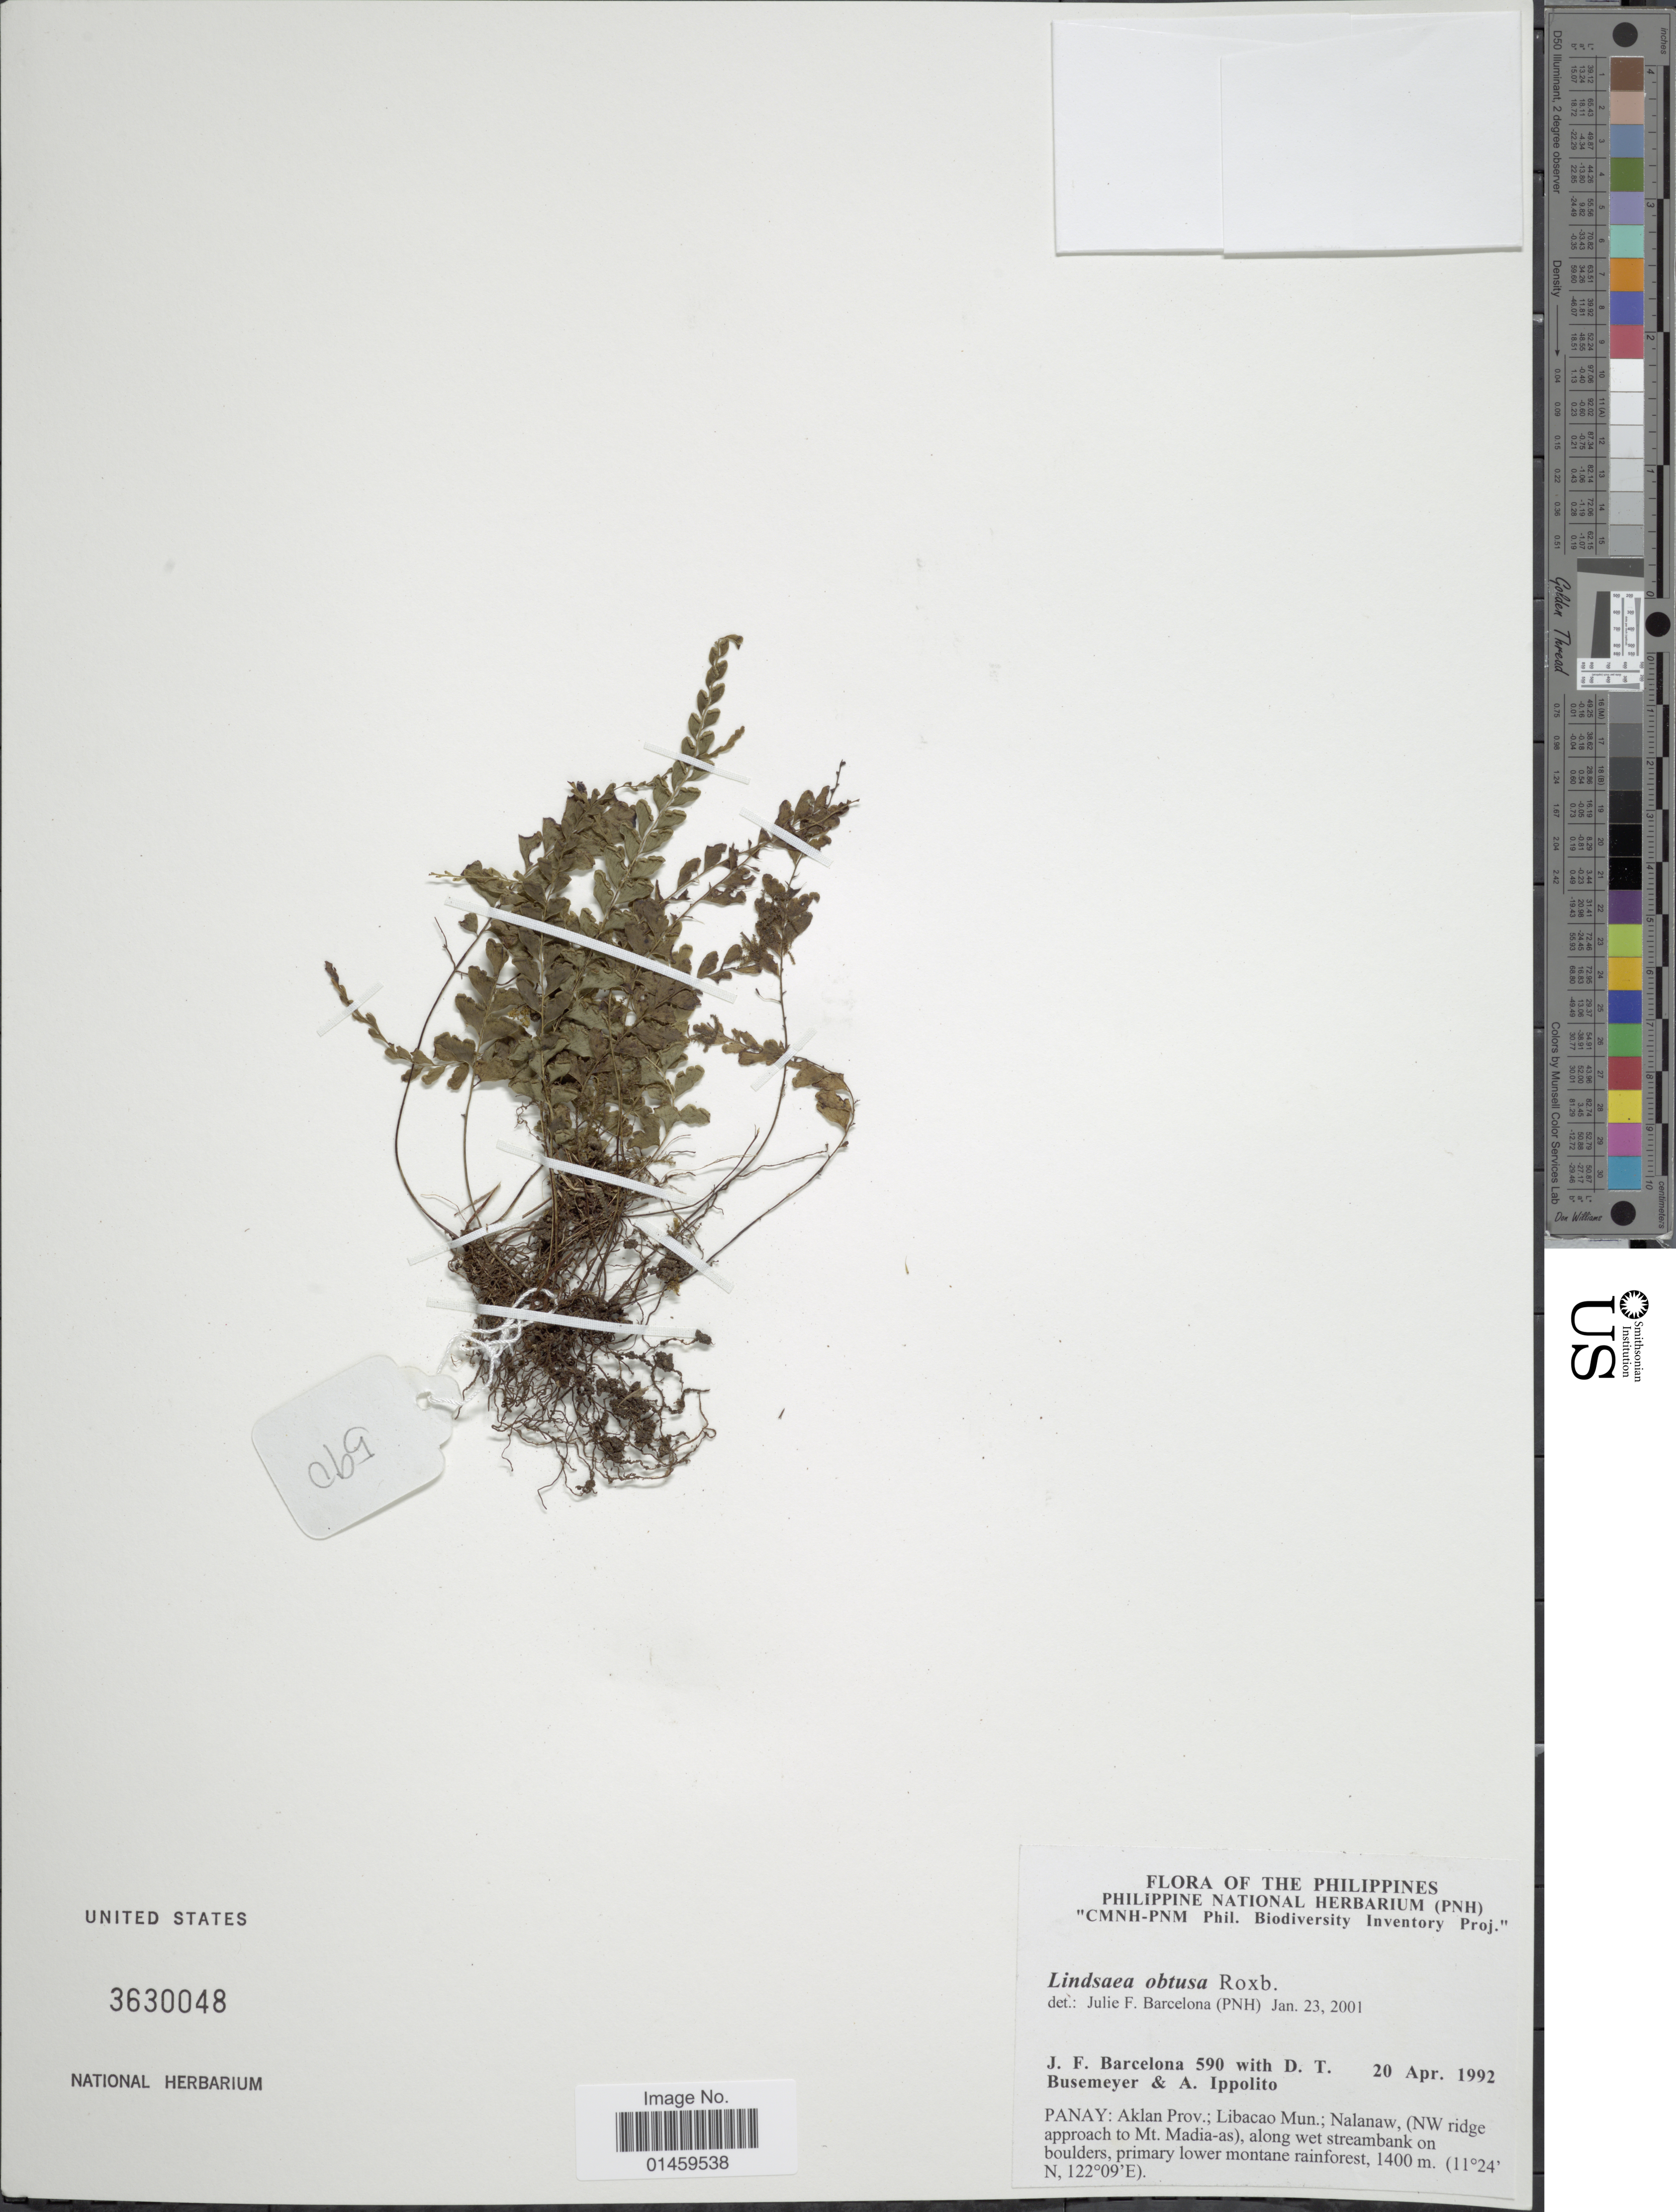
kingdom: Plantae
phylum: Tracheophyta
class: Polypodiopsida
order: Polypodiales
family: Lindsaeaceae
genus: Lindsaea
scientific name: Lindsaea obtusa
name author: J. Sm. ex Hook.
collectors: J. F. Barcelona, D. Busemeyer & A. Ippolito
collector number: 590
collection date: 1992-04-20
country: Philippines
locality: Panay: Aklan Prov.; Libacao Mun.; Nalanaw, (NW ridge approach to Mt. Madia-as), along wet streambank on boulders.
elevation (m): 1400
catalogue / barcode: US 3630048